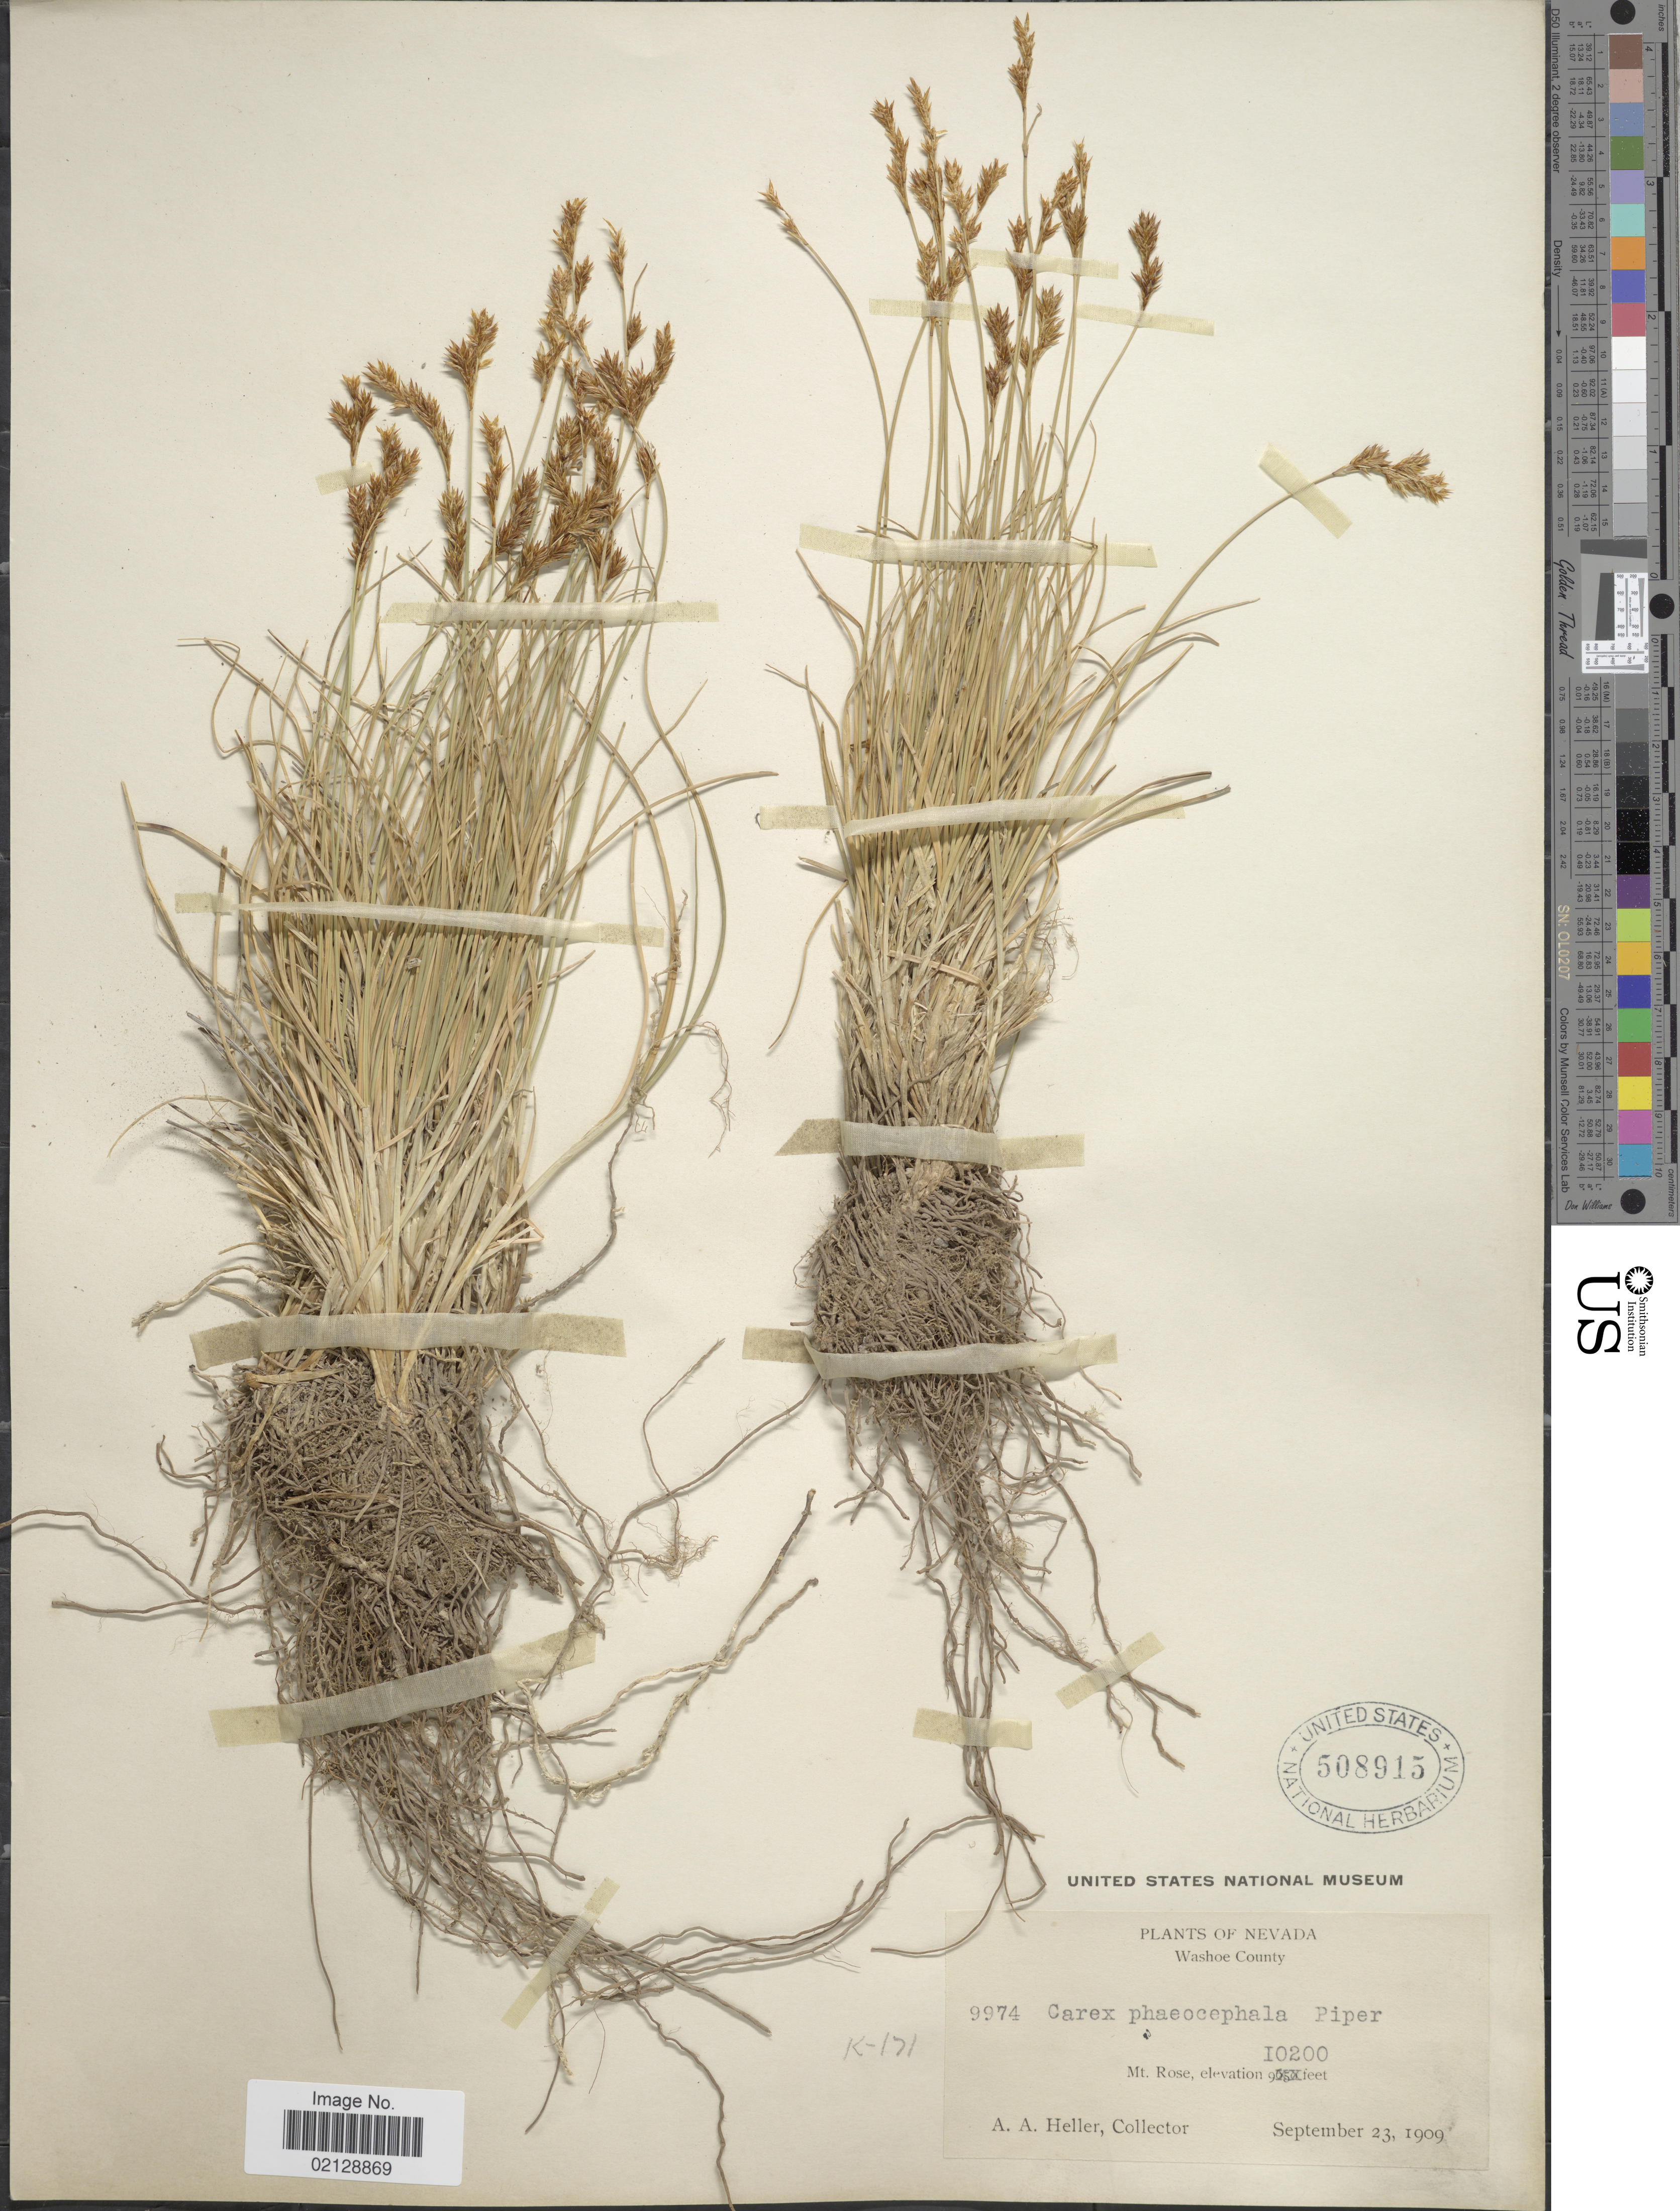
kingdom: Plantae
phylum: Tracheophyta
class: Liliopsida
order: Poales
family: Cyperaceae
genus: Carex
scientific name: Carex phaeocephala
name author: Piper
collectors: A. A. Heller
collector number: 9974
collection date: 1909-09-23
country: United States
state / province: Nevada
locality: Washoe County, Mt. Rose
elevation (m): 3109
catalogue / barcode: US 508915